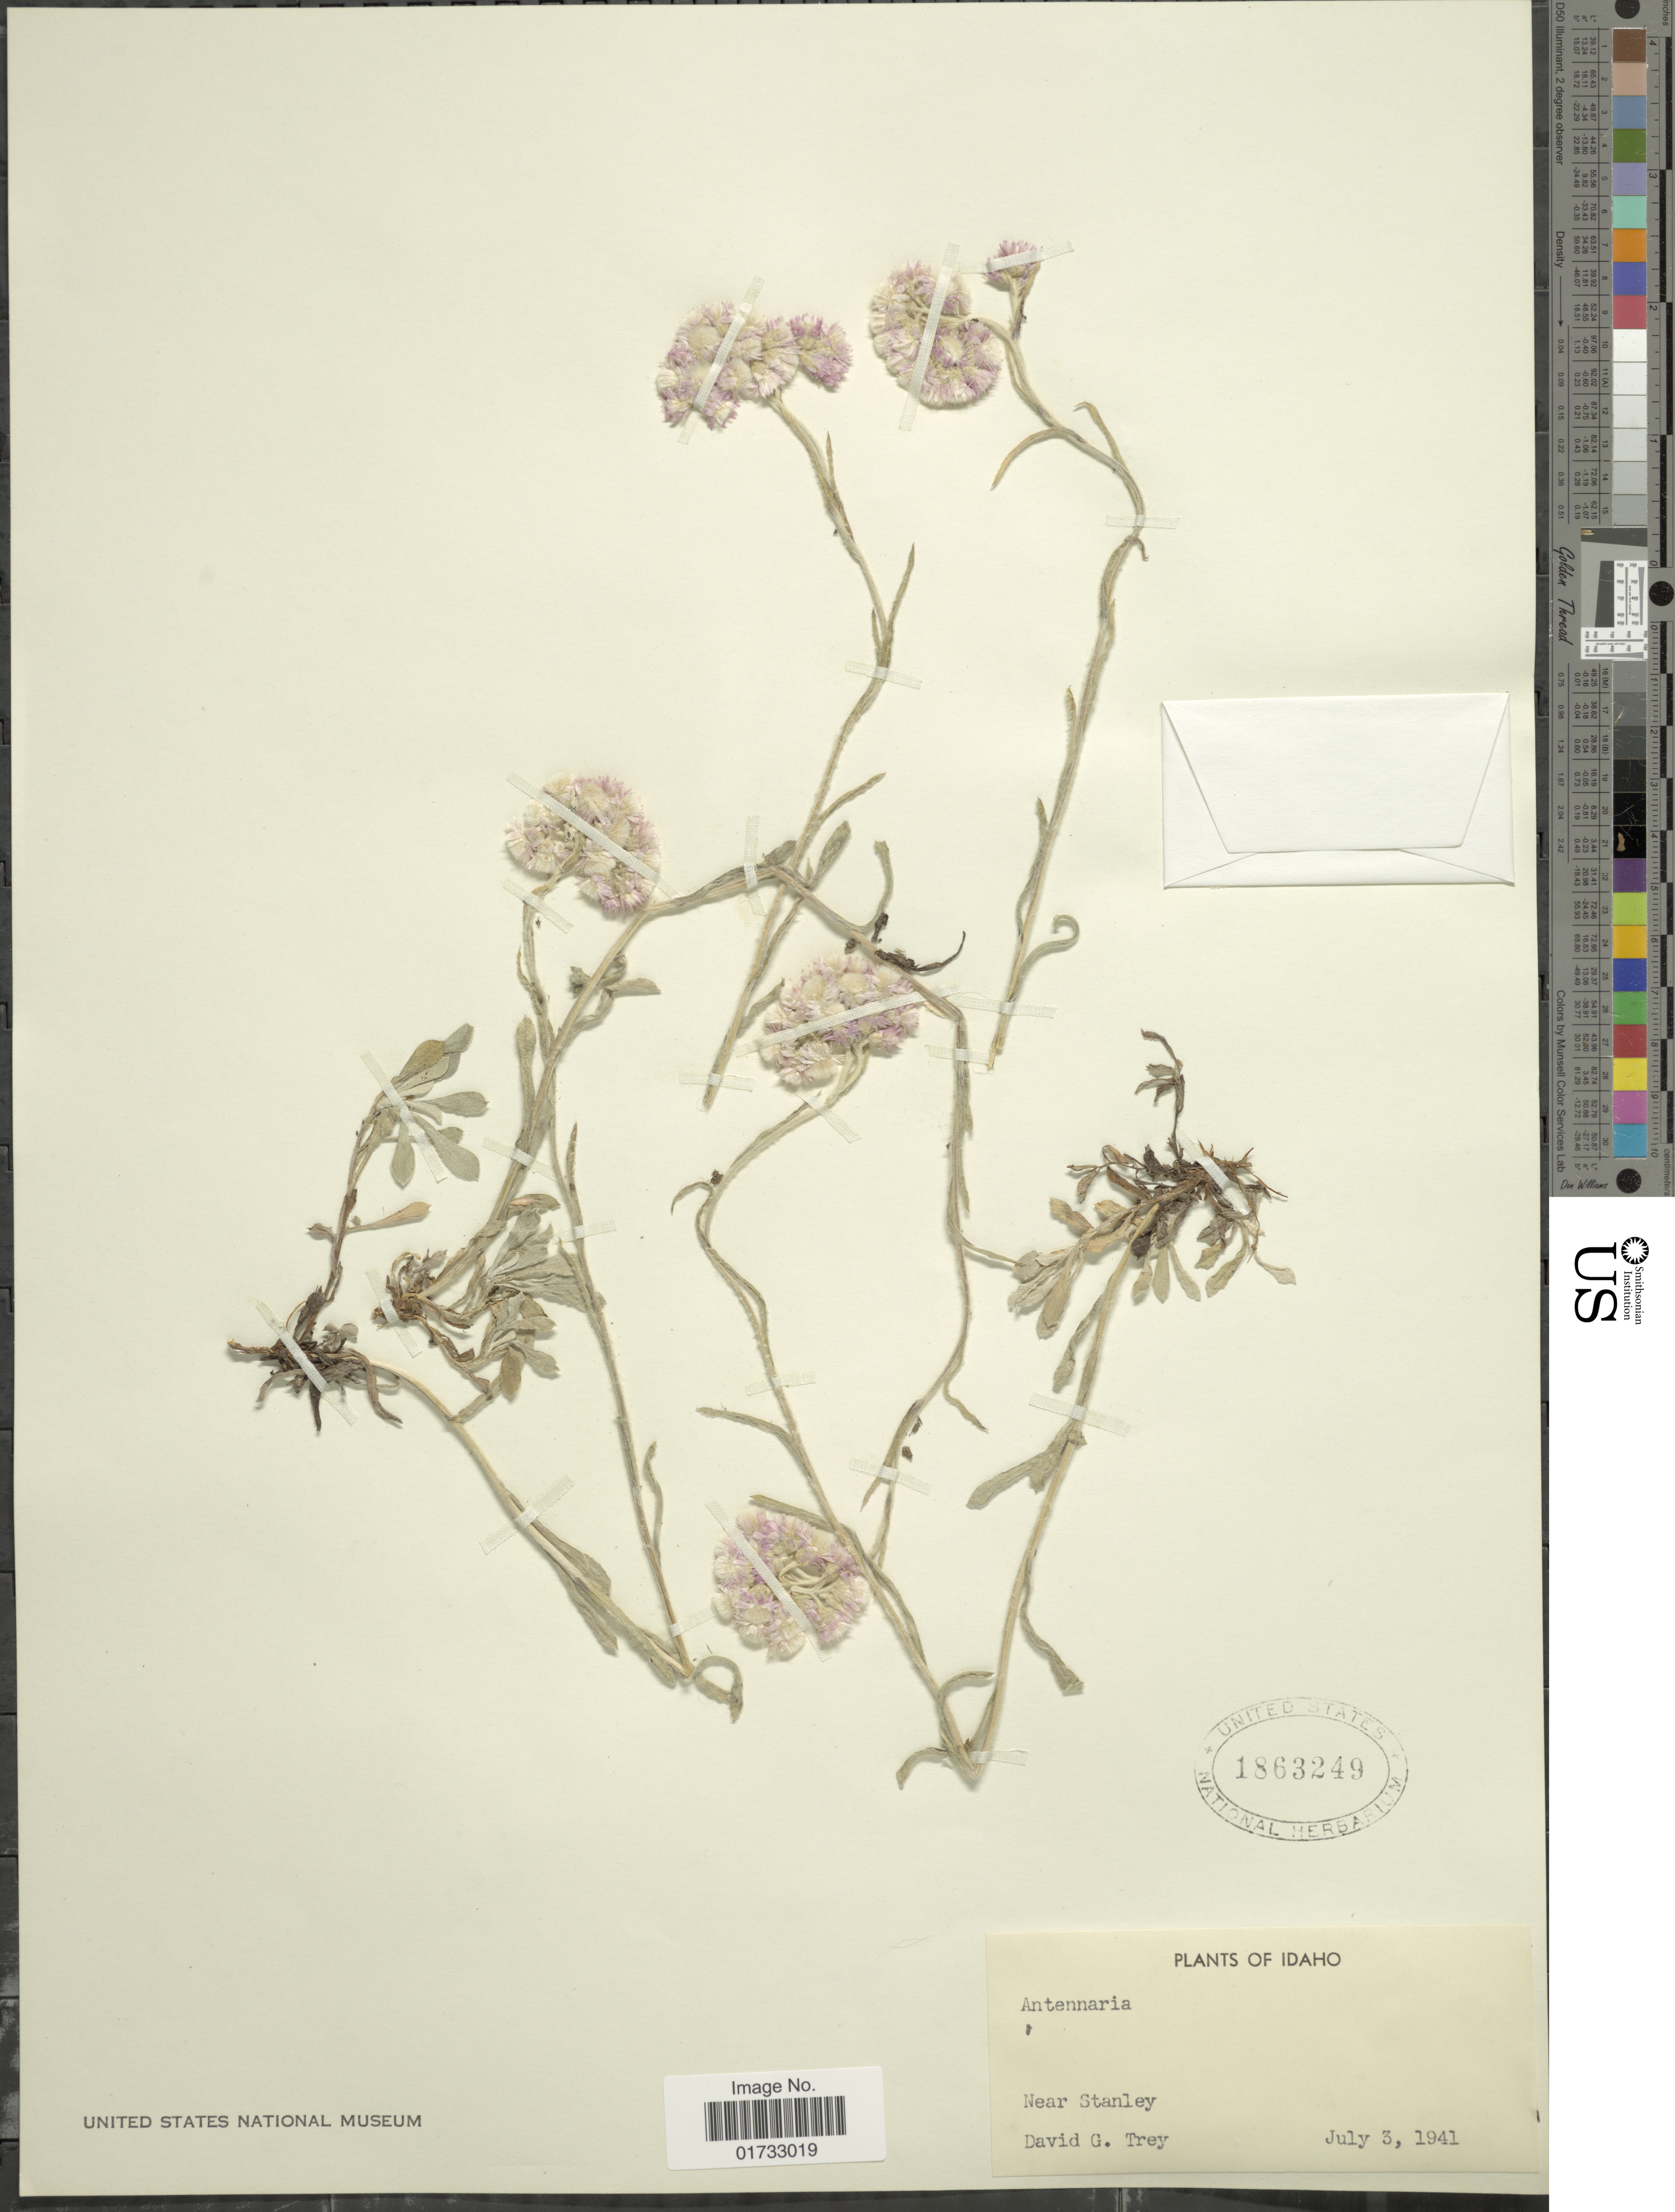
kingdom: Plantae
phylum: Tracheophyta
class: Magnoliopsida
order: Asterales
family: Asteraceae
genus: Antennaria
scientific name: Antennaria rosea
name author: Greene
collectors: D. Trey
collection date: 1941-07-03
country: United States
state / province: Idaho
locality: Near Stanley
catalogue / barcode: US 1863249